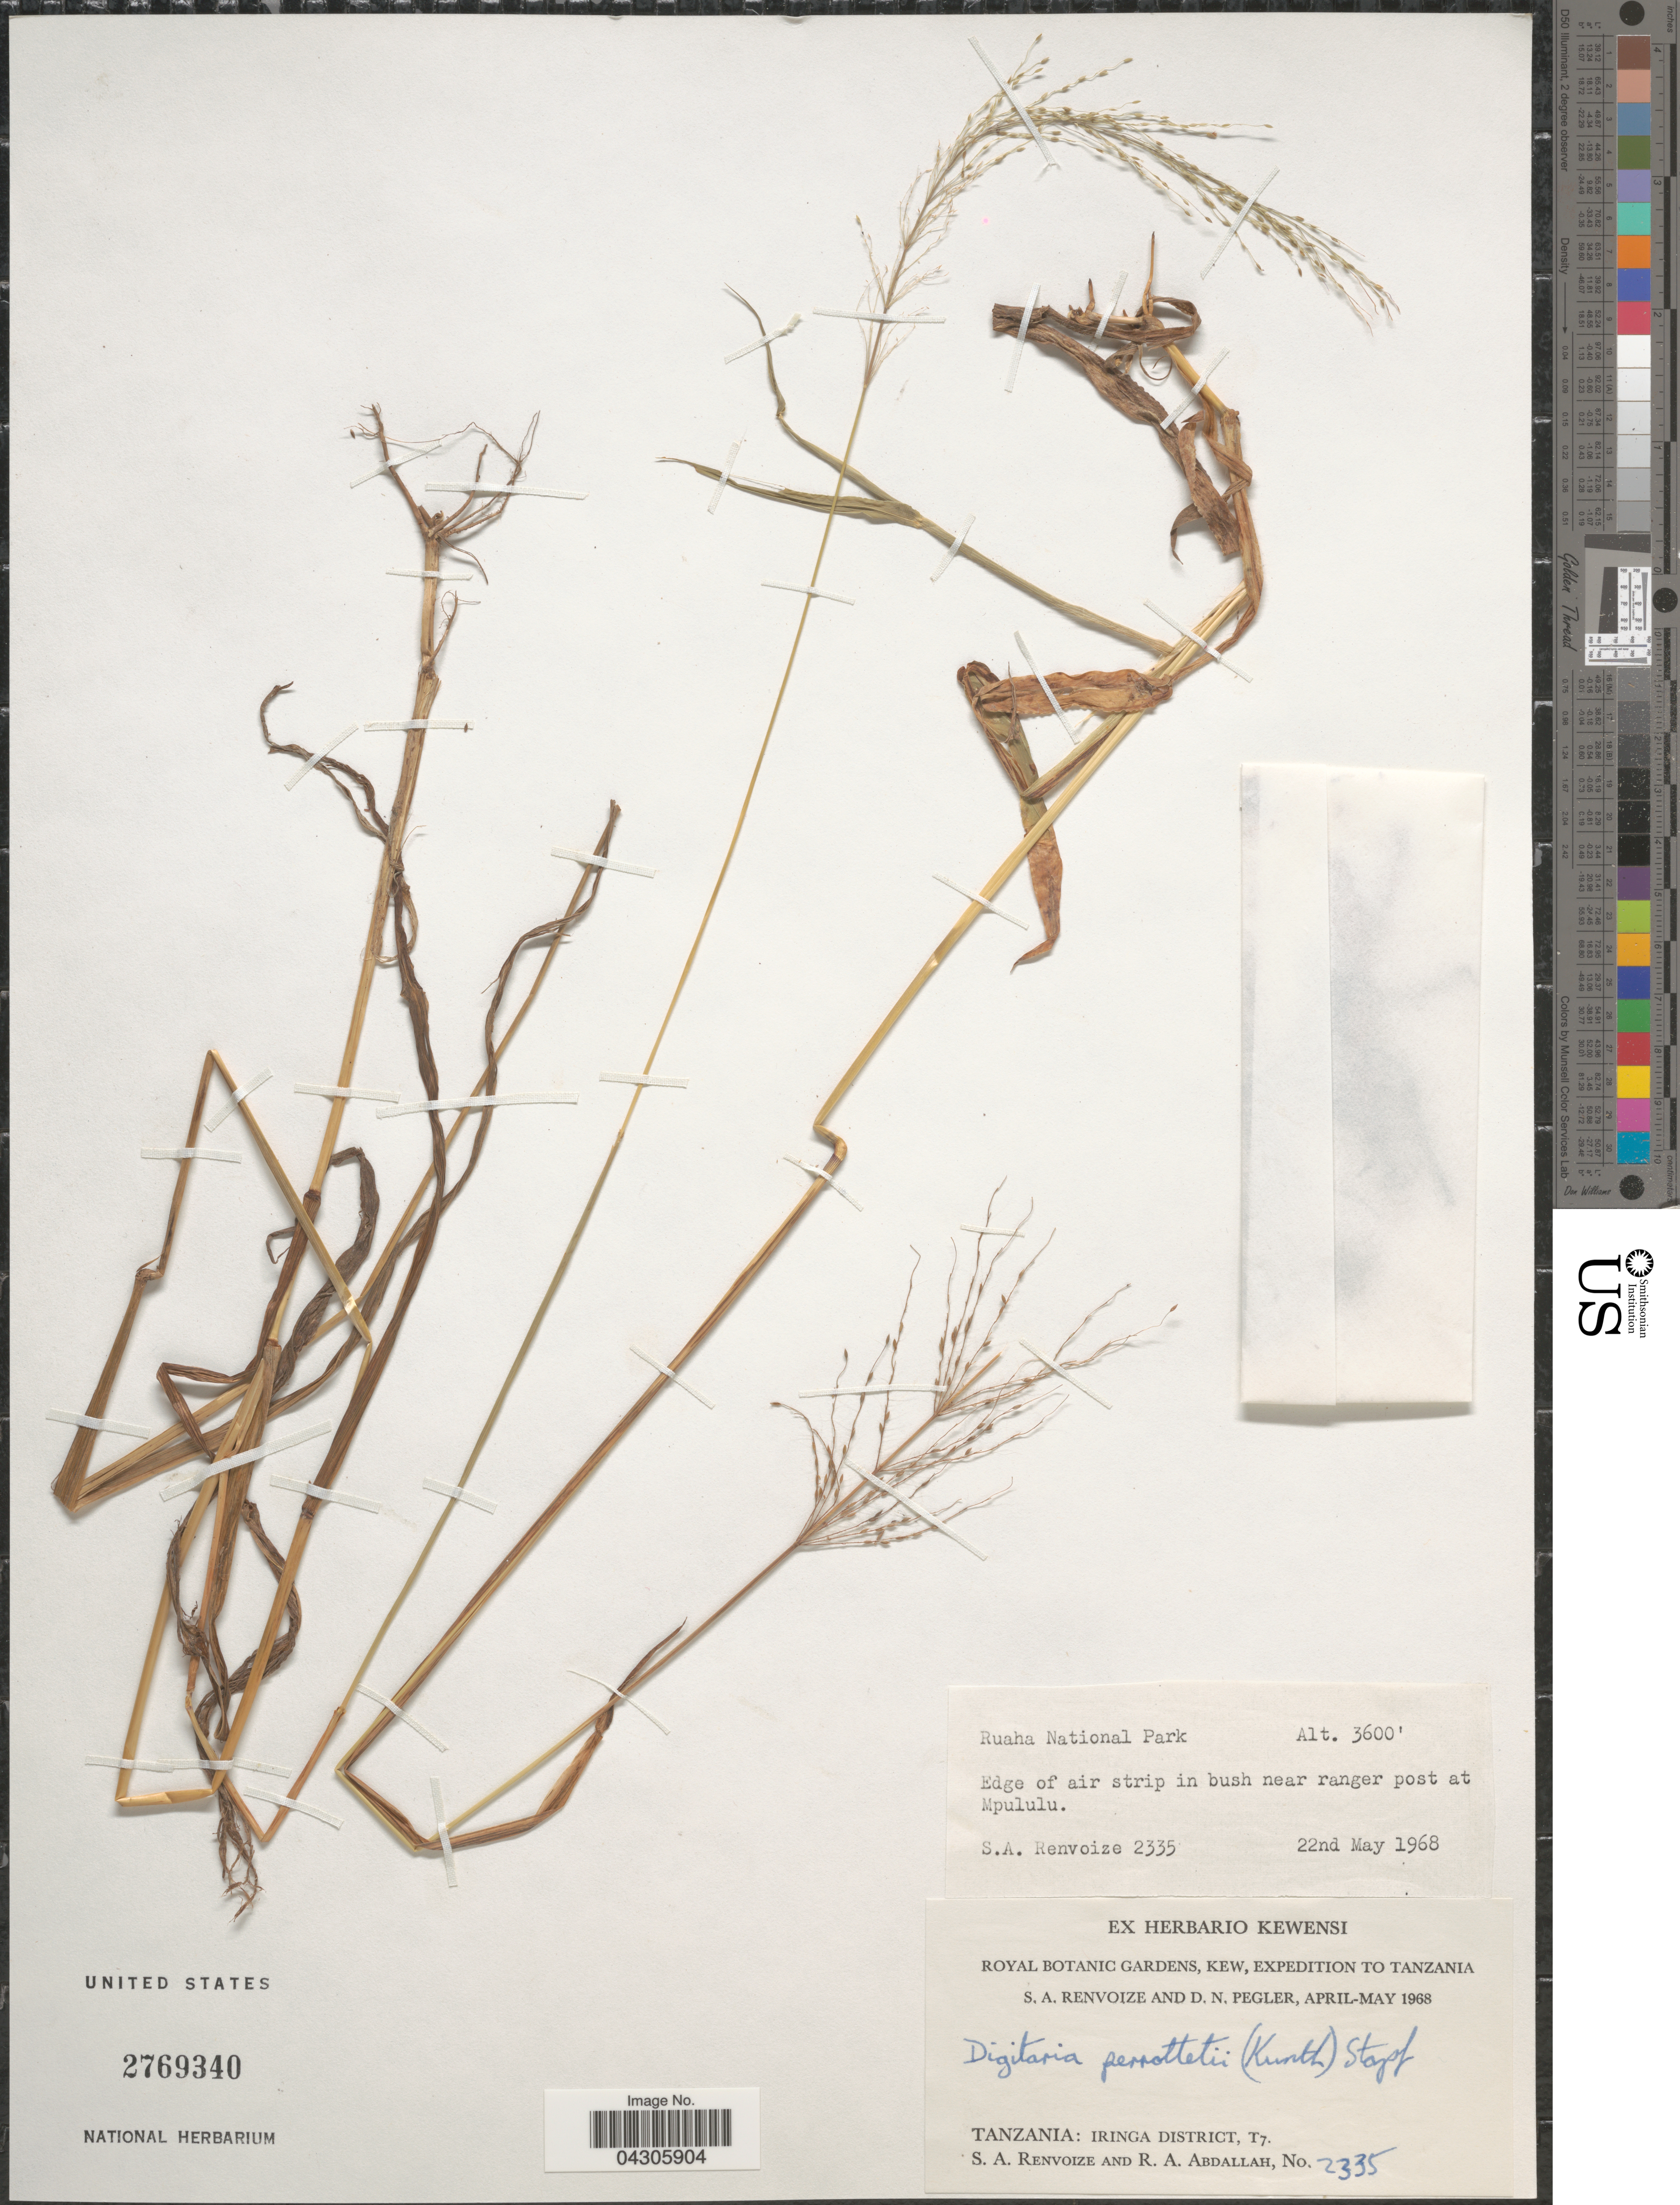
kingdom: Plantae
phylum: Tracheophyta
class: Liliopsida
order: Poales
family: Poaceae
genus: Digitaria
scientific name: Digitaria perrottetii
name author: (Kunth) Stapf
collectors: S. A. Renvoize & R. Abdallah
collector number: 2335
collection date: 1968-05-22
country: Tanzania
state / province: Iringa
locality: Ruaha National Park. Edge of air strip in bush near ranger post at Mpululu. Royal Botanic Gardens, Kew, Expedition to Tanzania. S.A. Renvoize and D.N. Pegler, April-May 1968. Iringa District, T7.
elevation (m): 1097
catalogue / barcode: US 2769340